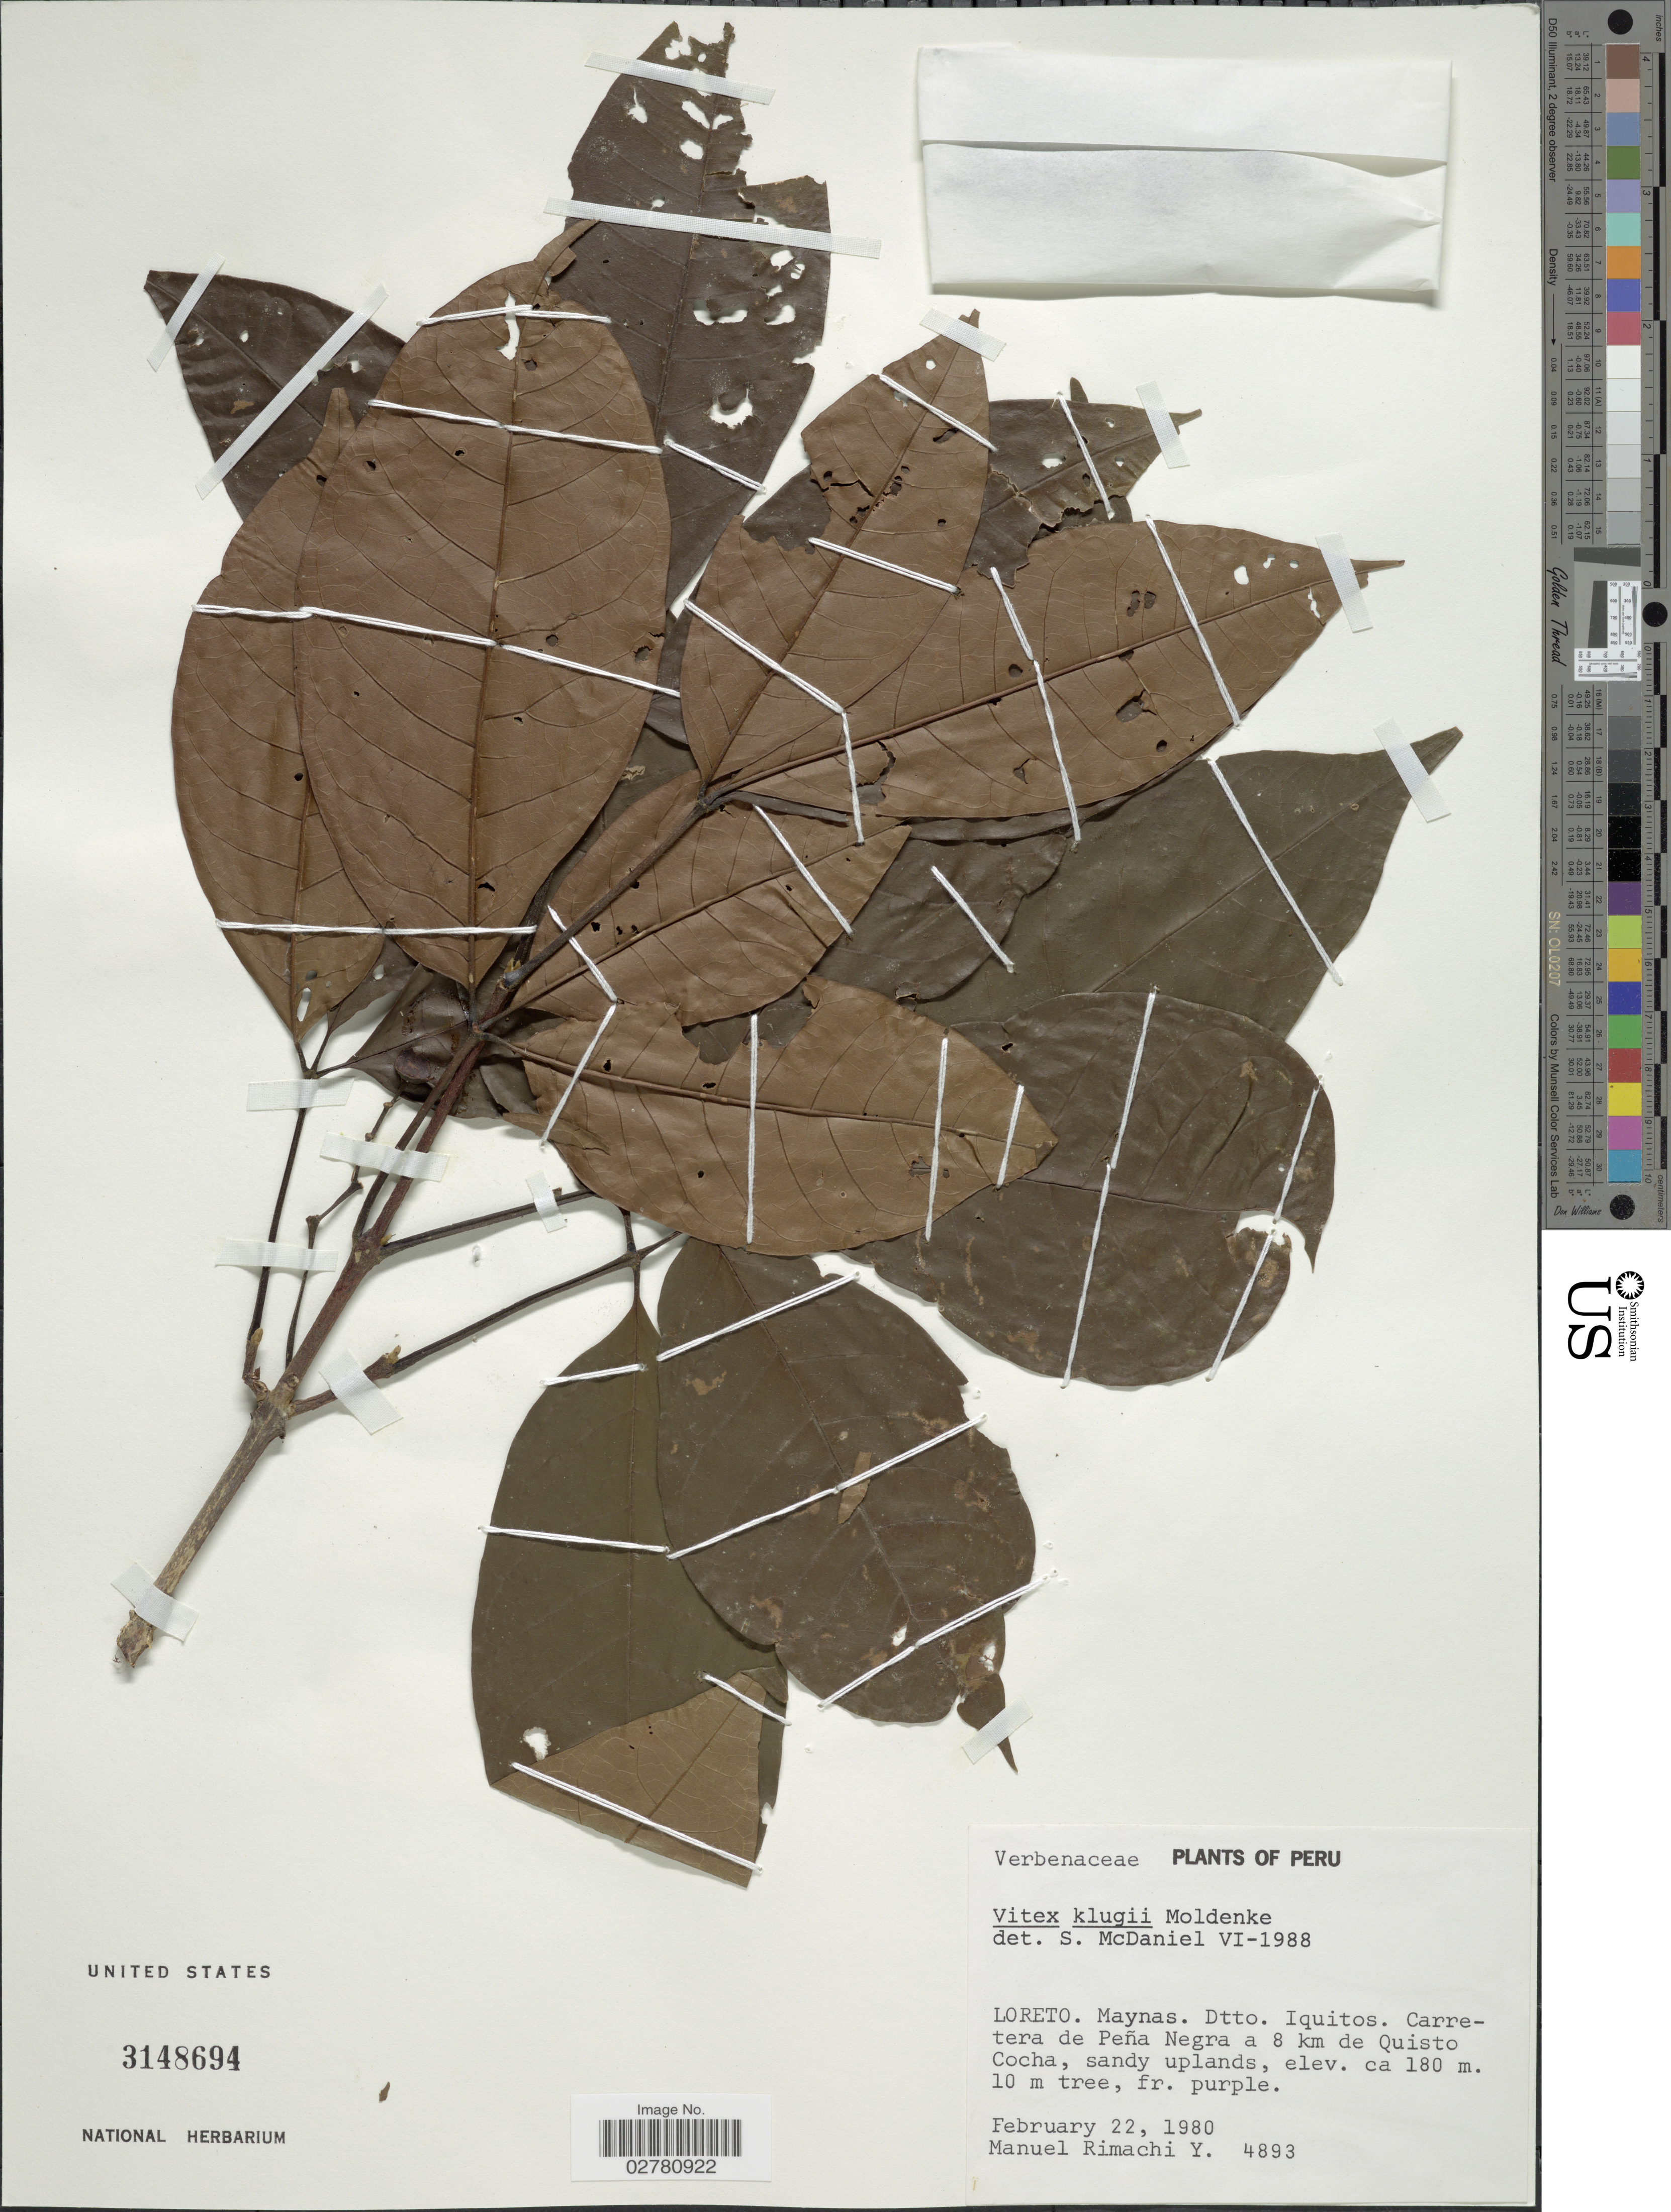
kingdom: Plantae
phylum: Tracheophyta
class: Magnoliopsida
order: Lamiales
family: Lamiaceae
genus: Vitex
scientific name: Vitex klugii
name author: Moldenke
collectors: M. Rimachi Y.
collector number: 4893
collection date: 1980-02-22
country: Peru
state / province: Loreto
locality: Maynas. Dtto. Iquitos. Carretera de Peña Negra a 8 km de Quisto Cocha.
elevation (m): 180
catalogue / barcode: US 3148694